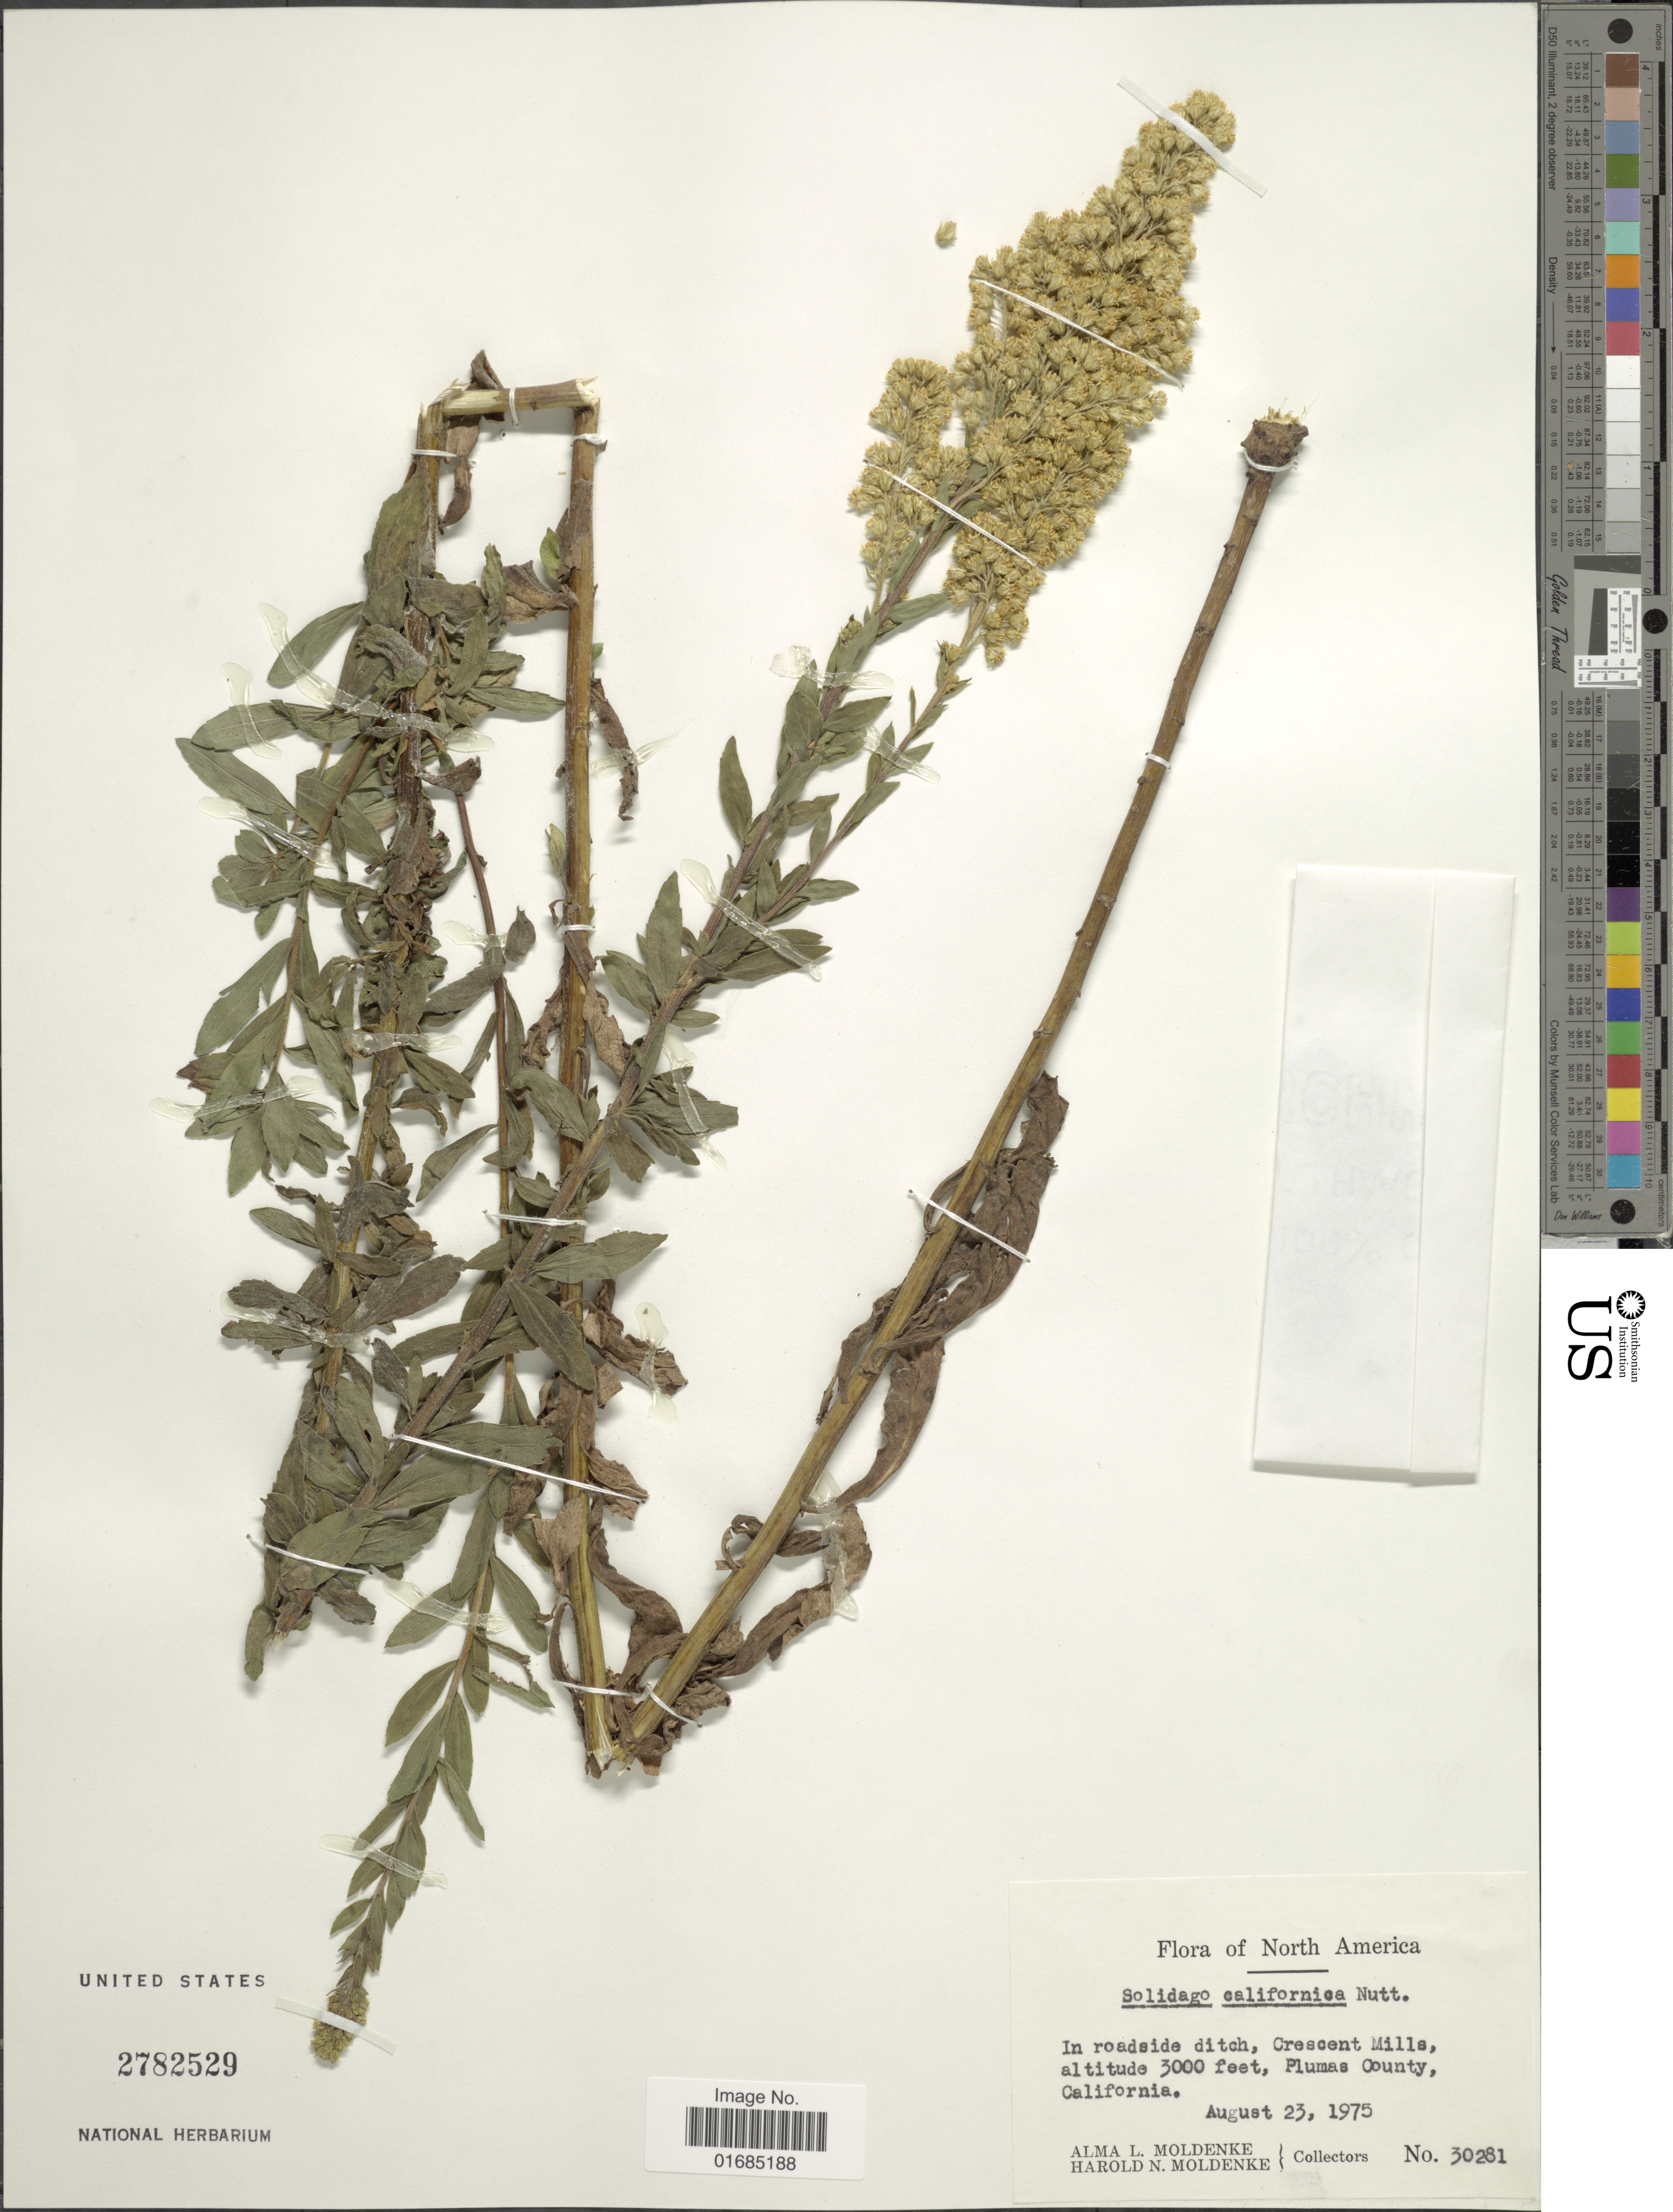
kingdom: Plantae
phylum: Tracheophyta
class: Magnoliopsida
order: Asterales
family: Asteraceae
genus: Solidago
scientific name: Solidago californica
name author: Nutt.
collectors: A. L. Moldenke & H. N. Moldenke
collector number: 30281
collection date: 1975-08-23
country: United States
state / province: California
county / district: Plumas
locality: In roadside ditch, Crescent Mills. Plumas County. California.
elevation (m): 914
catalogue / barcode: US 2782529